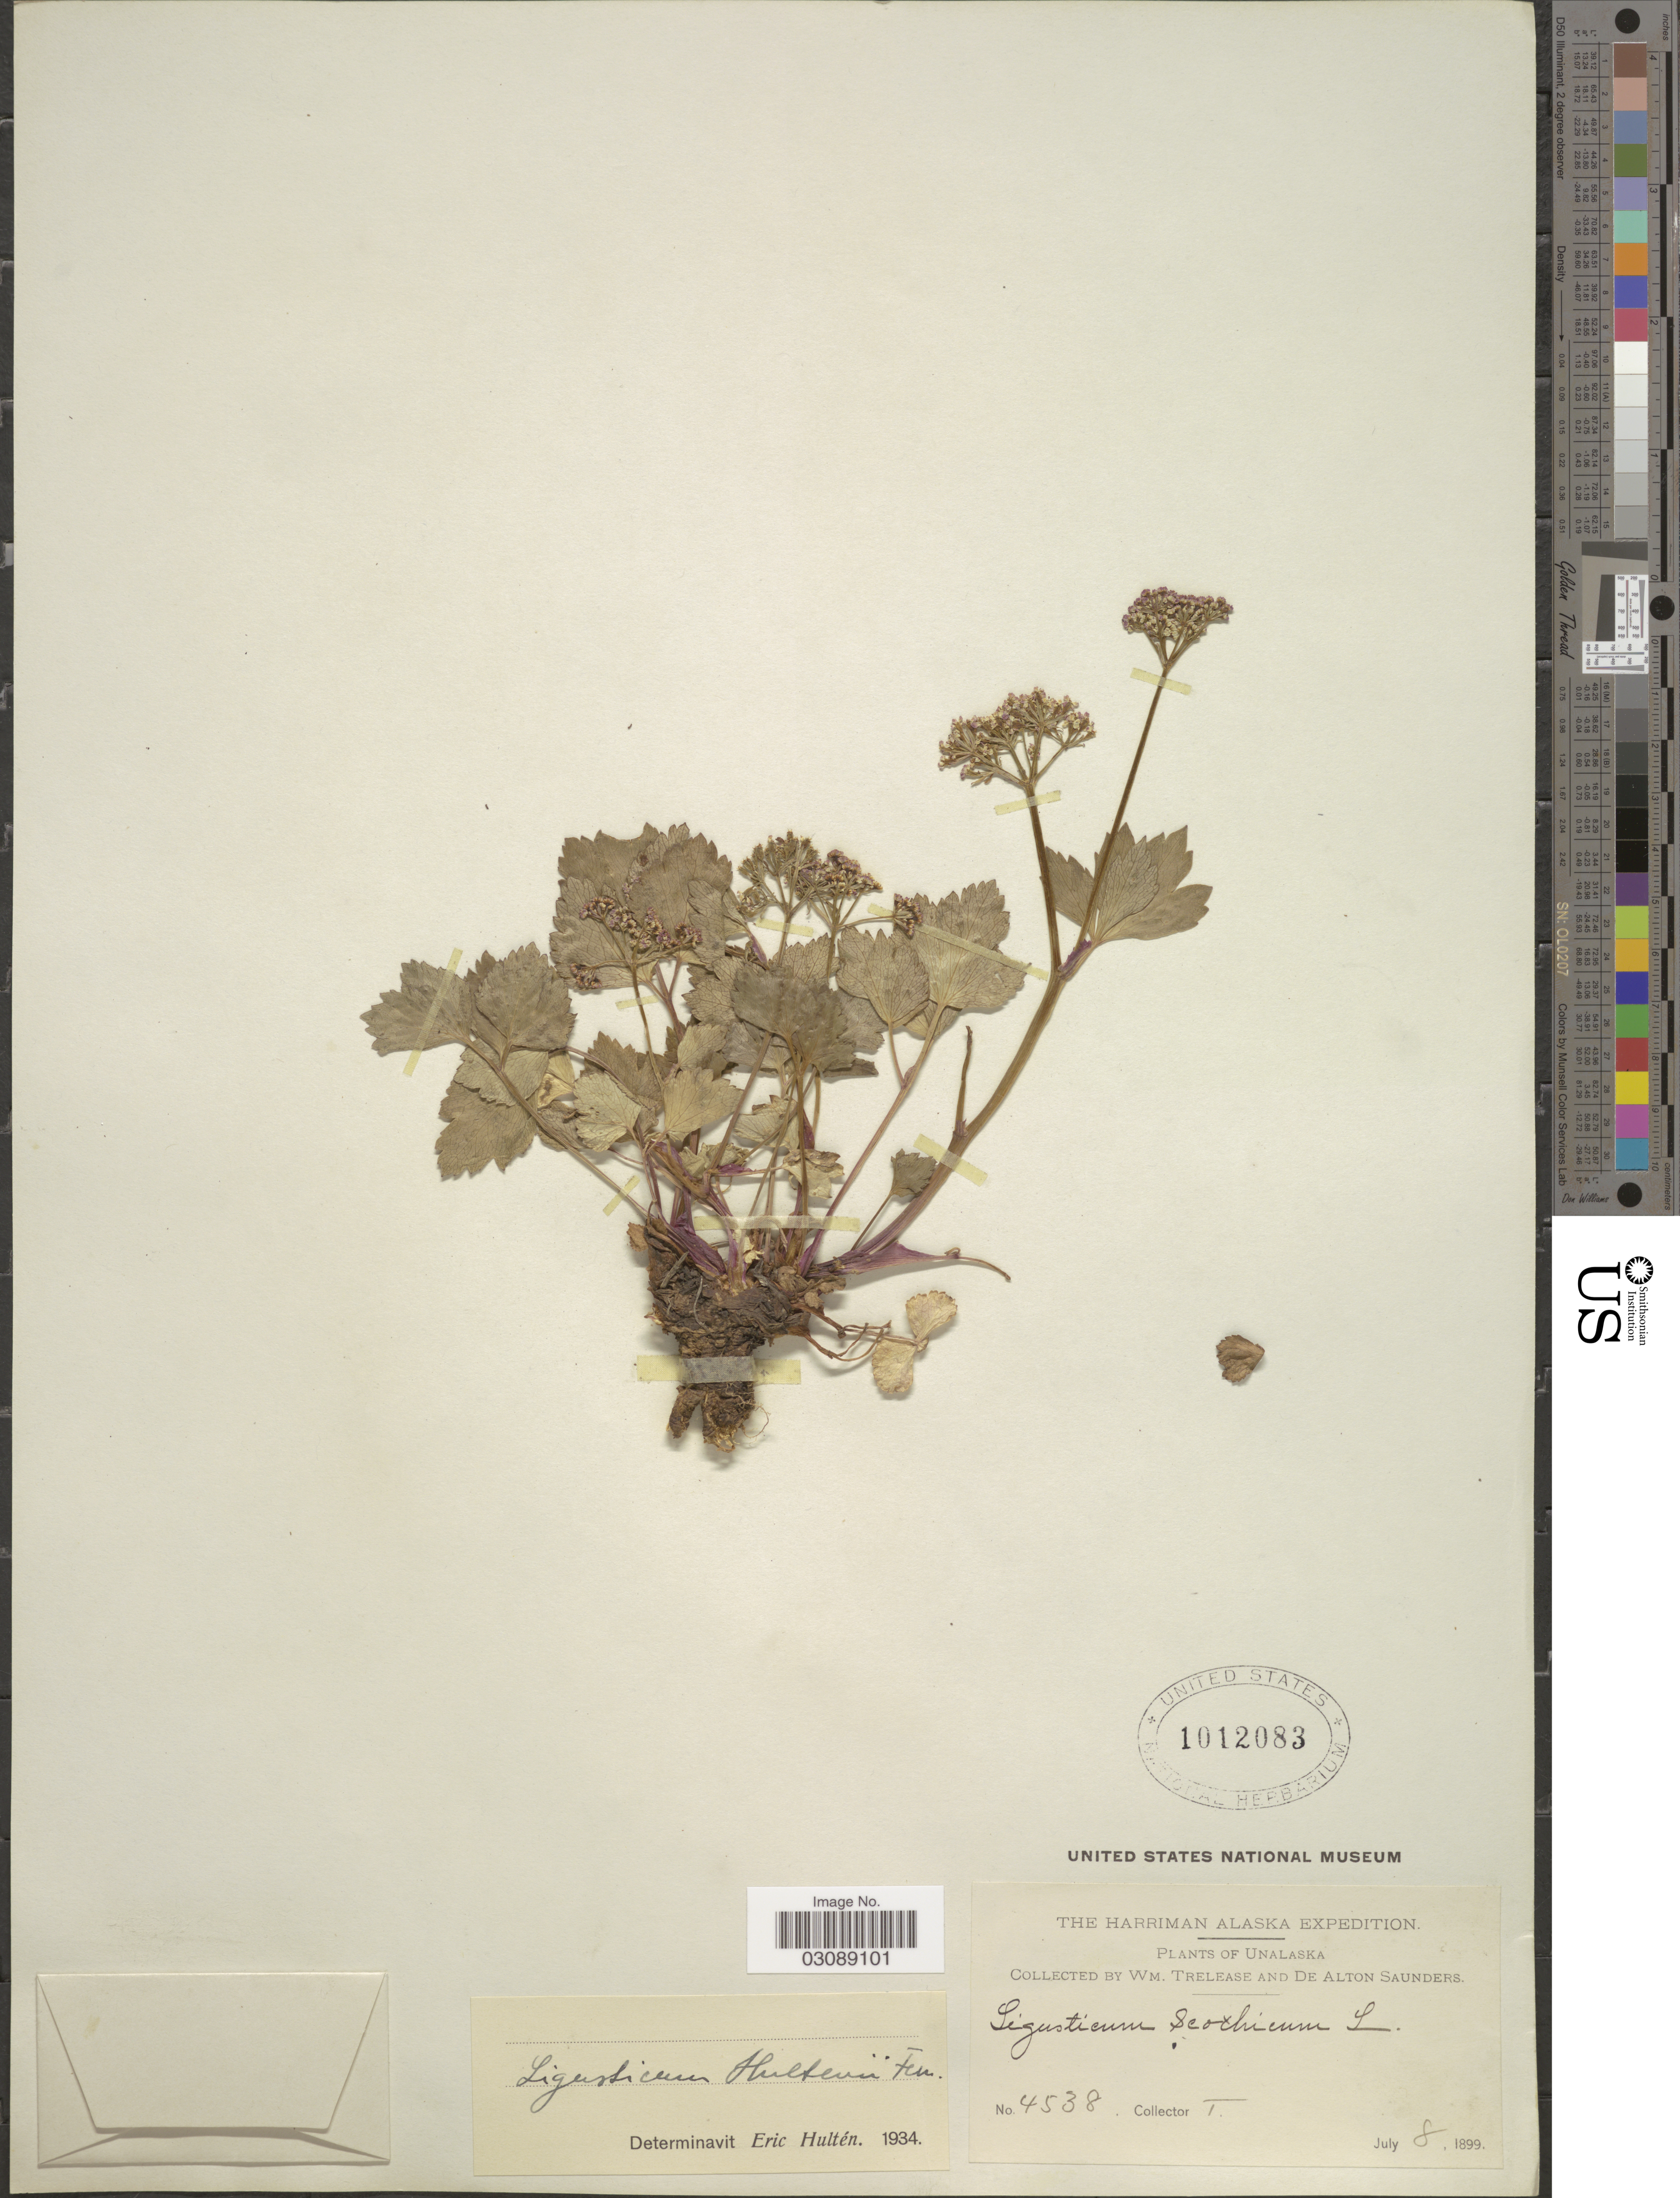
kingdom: Plantae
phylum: Tracheophyta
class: Magnoliopsida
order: Apiales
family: Apiaceae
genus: Ligusticum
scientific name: Ligusticum scoticum subsp. hultenii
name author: (Fernald) Calder & Roy L. Taylor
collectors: W. Trelease & D. A. Saunders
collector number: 4538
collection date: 1899-07-08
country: United States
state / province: Alaska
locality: Unalaska.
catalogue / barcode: US 1012083